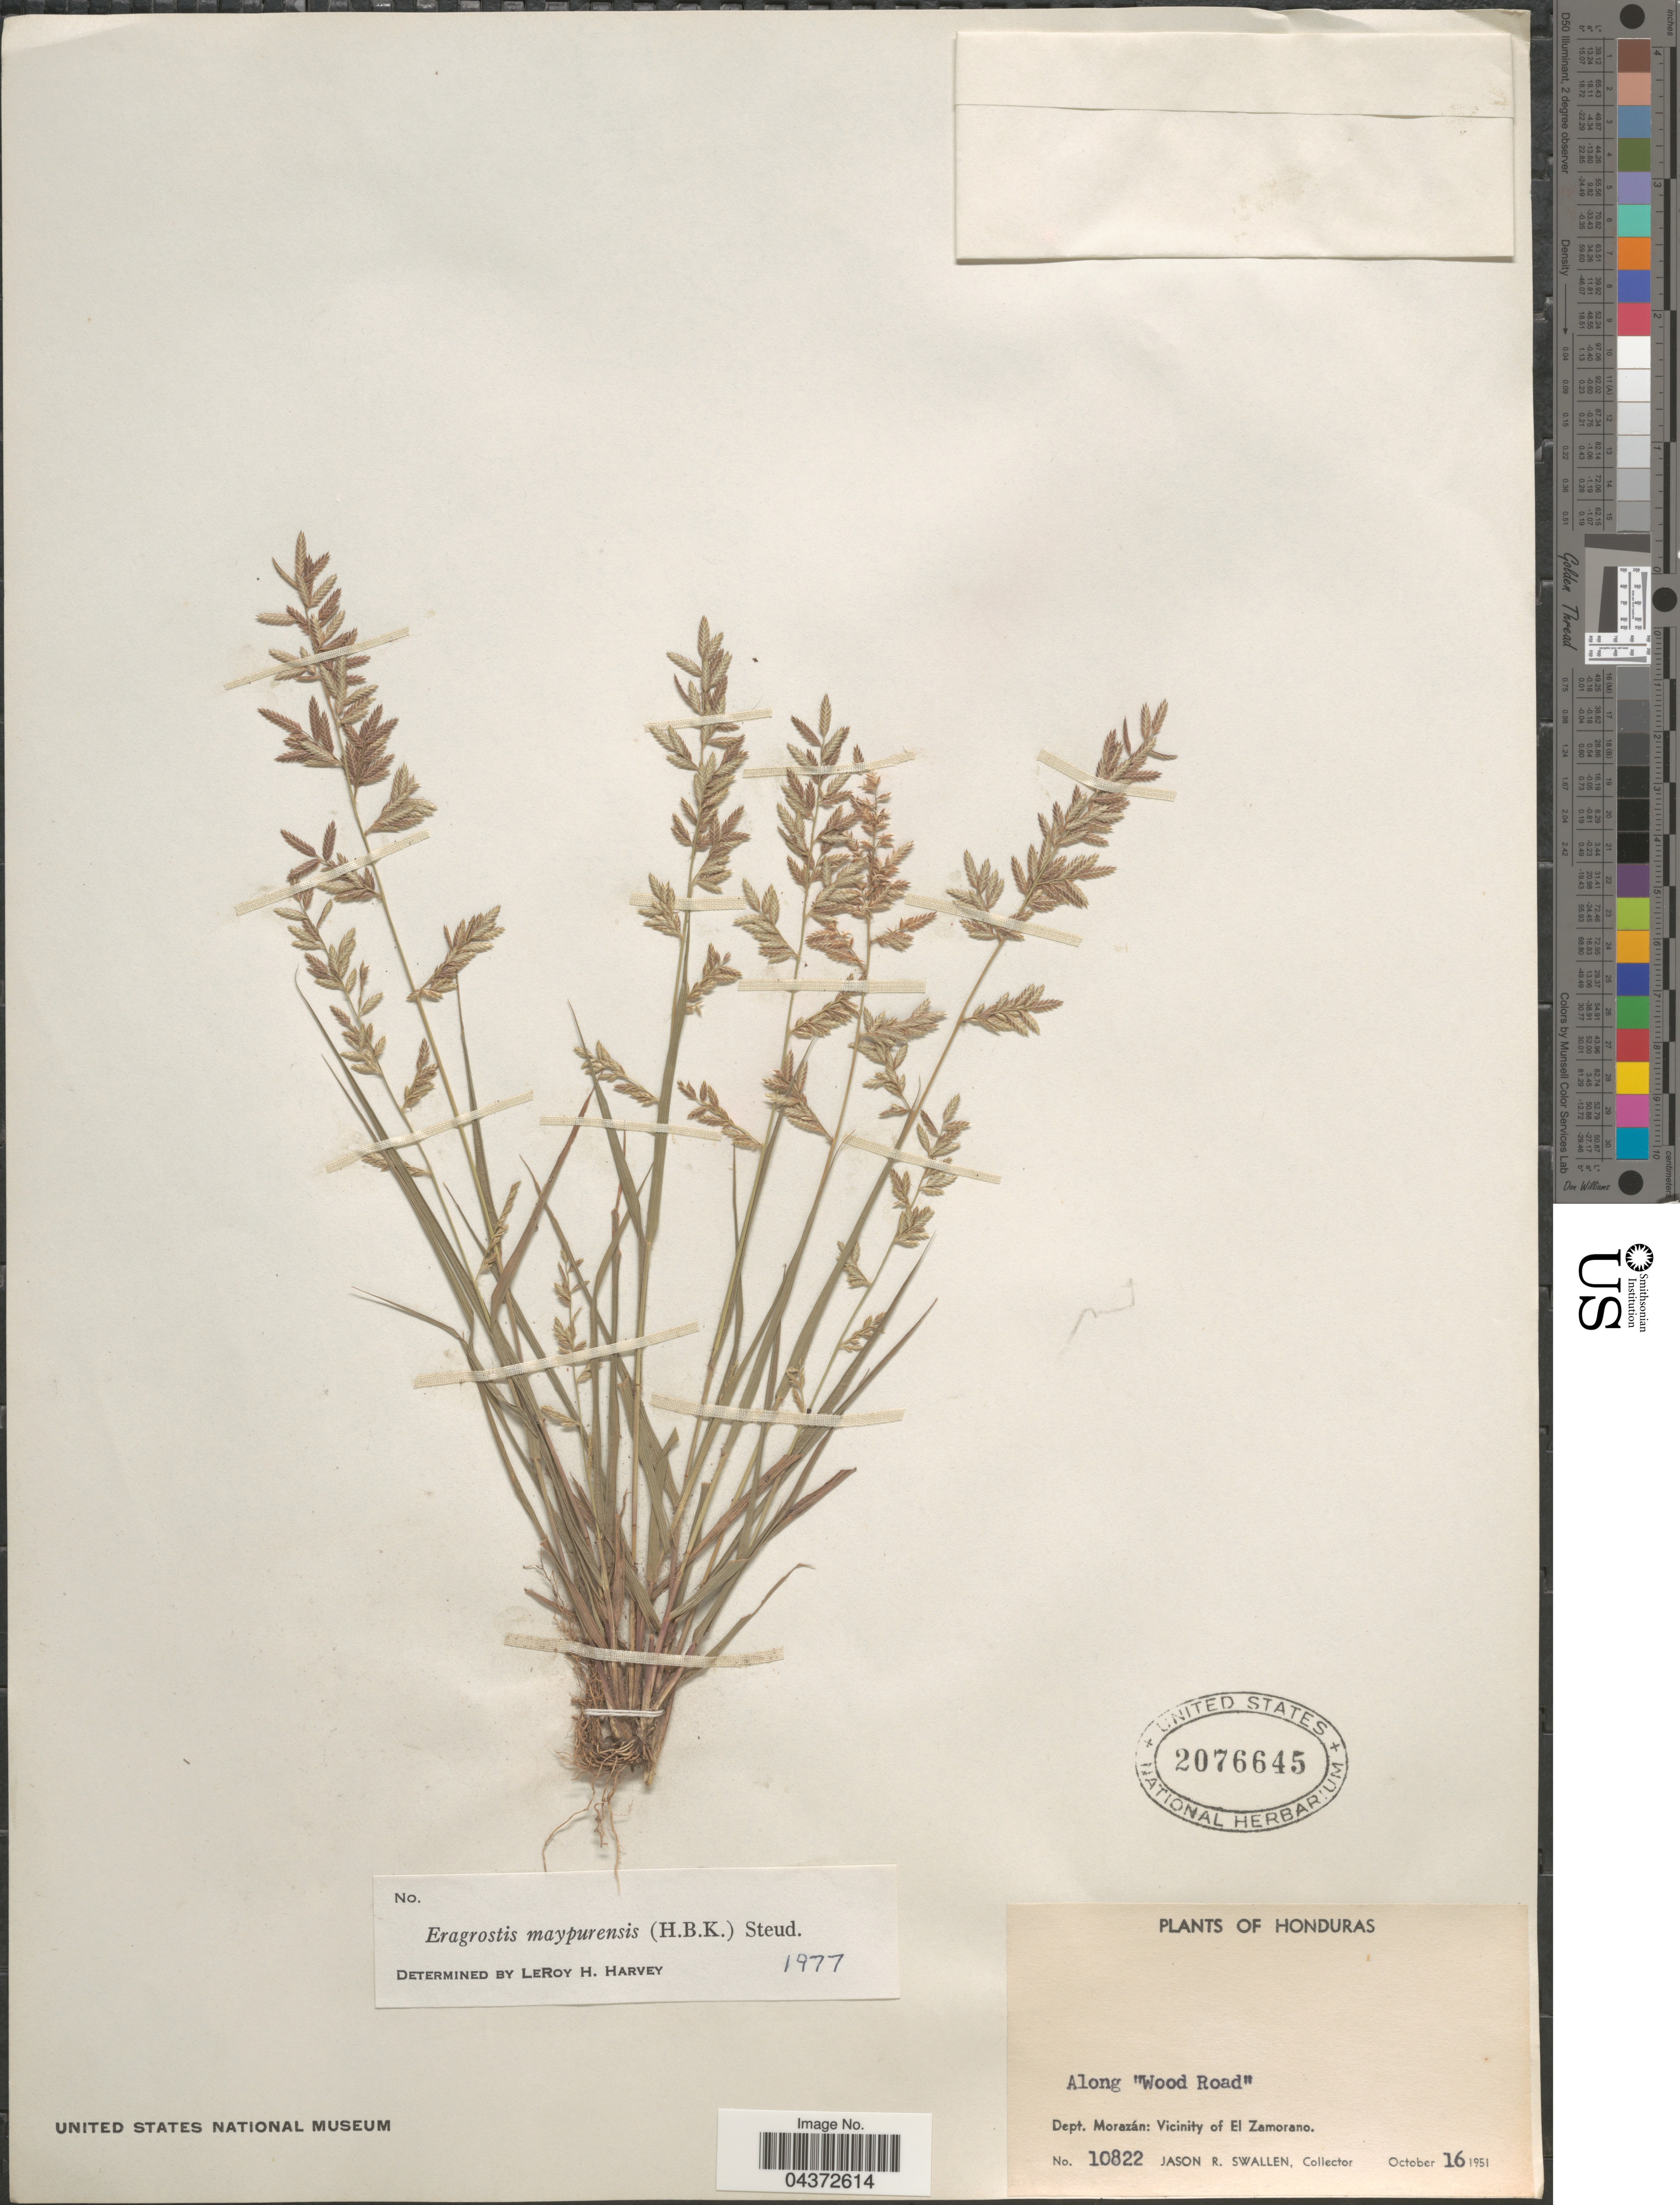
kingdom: Plantae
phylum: Tracheophyta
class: Liliopsida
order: Poales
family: Poaceae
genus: Eragrostis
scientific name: Eragrostis maypurensis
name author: (Kunth) Steud.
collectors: J. R. Swallen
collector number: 10822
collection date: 1951-10-16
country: Honduras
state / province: Fco. Morazán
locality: Along "Wood Road". Dept. Morazán: Vicinity of El Zamorano.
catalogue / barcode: US 2076645